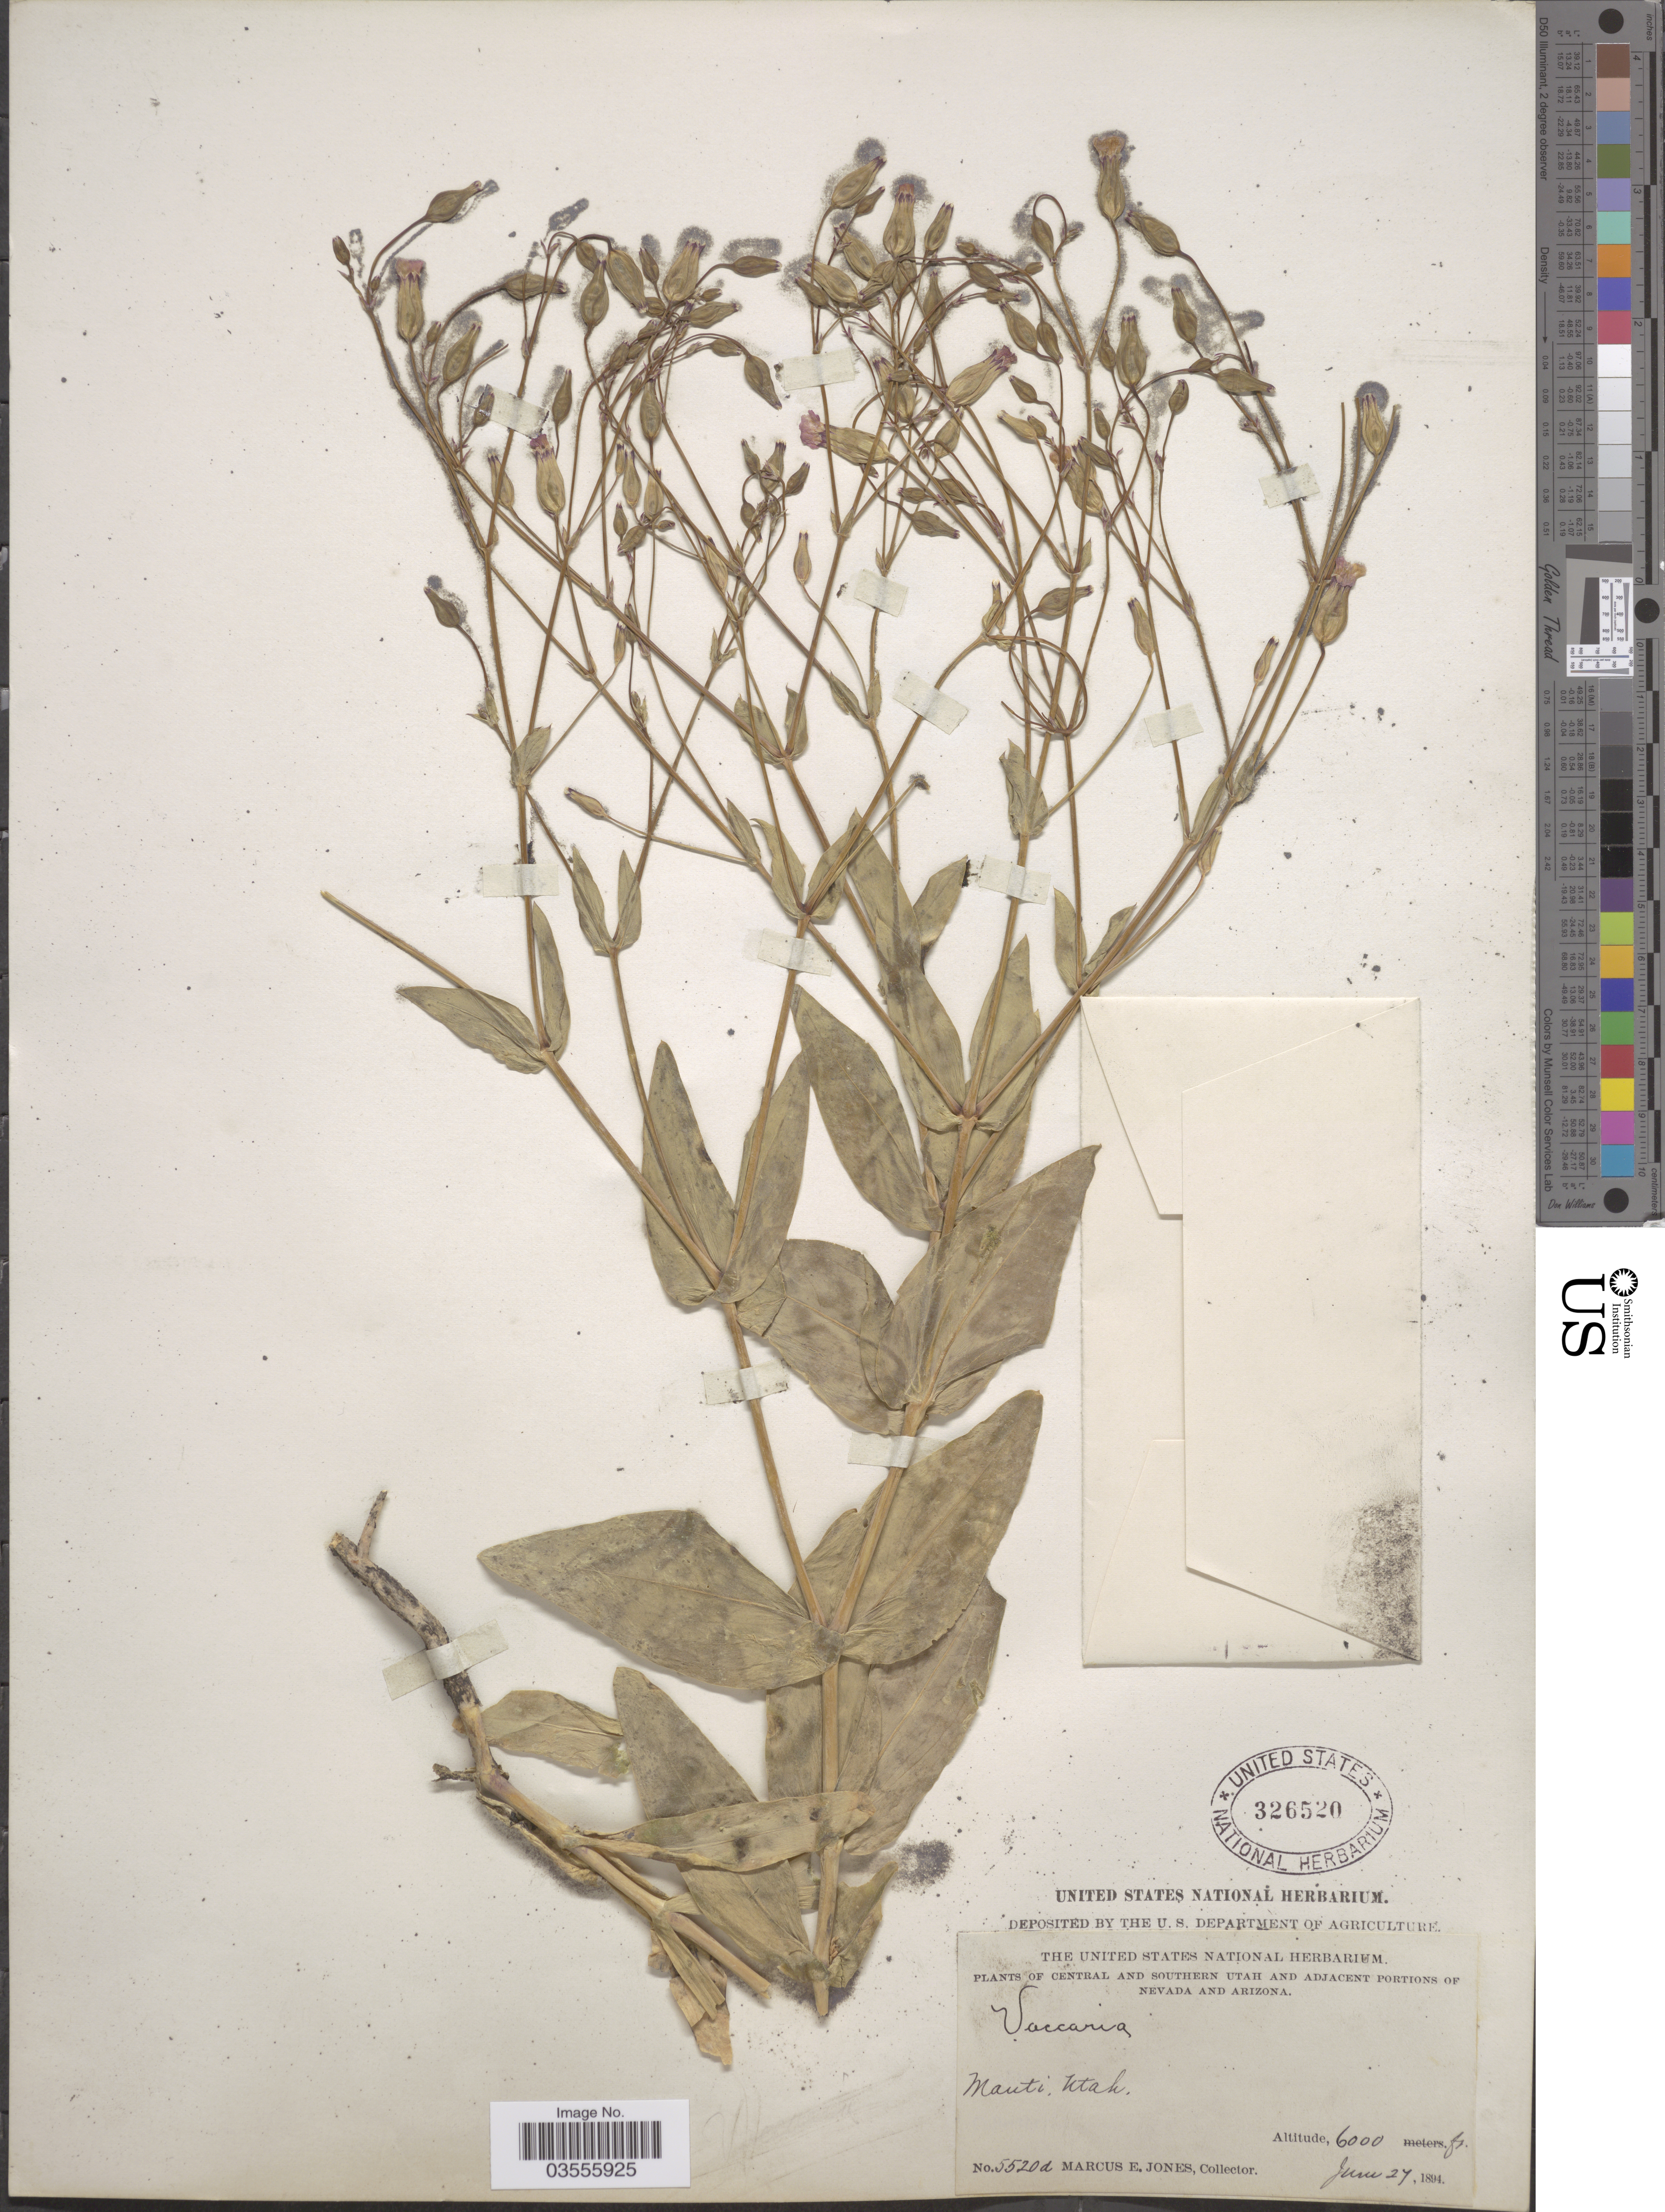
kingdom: Plantae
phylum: Tracheophyta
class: Magnoliopsida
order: Caryophyllales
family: Caryophyllaceae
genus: Gypsophila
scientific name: Gypsophila vaccaria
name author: (L.) Sm.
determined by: Strong, M. T., (US), Smithsonian Institution - National Museum of Natural History (UNITED STATES)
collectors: M. E. Jones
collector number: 5520d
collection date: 1894-06-27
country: United States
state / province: Utah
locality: Central and Southern Utah. Manti.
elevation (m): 1829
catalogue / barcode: US 326520